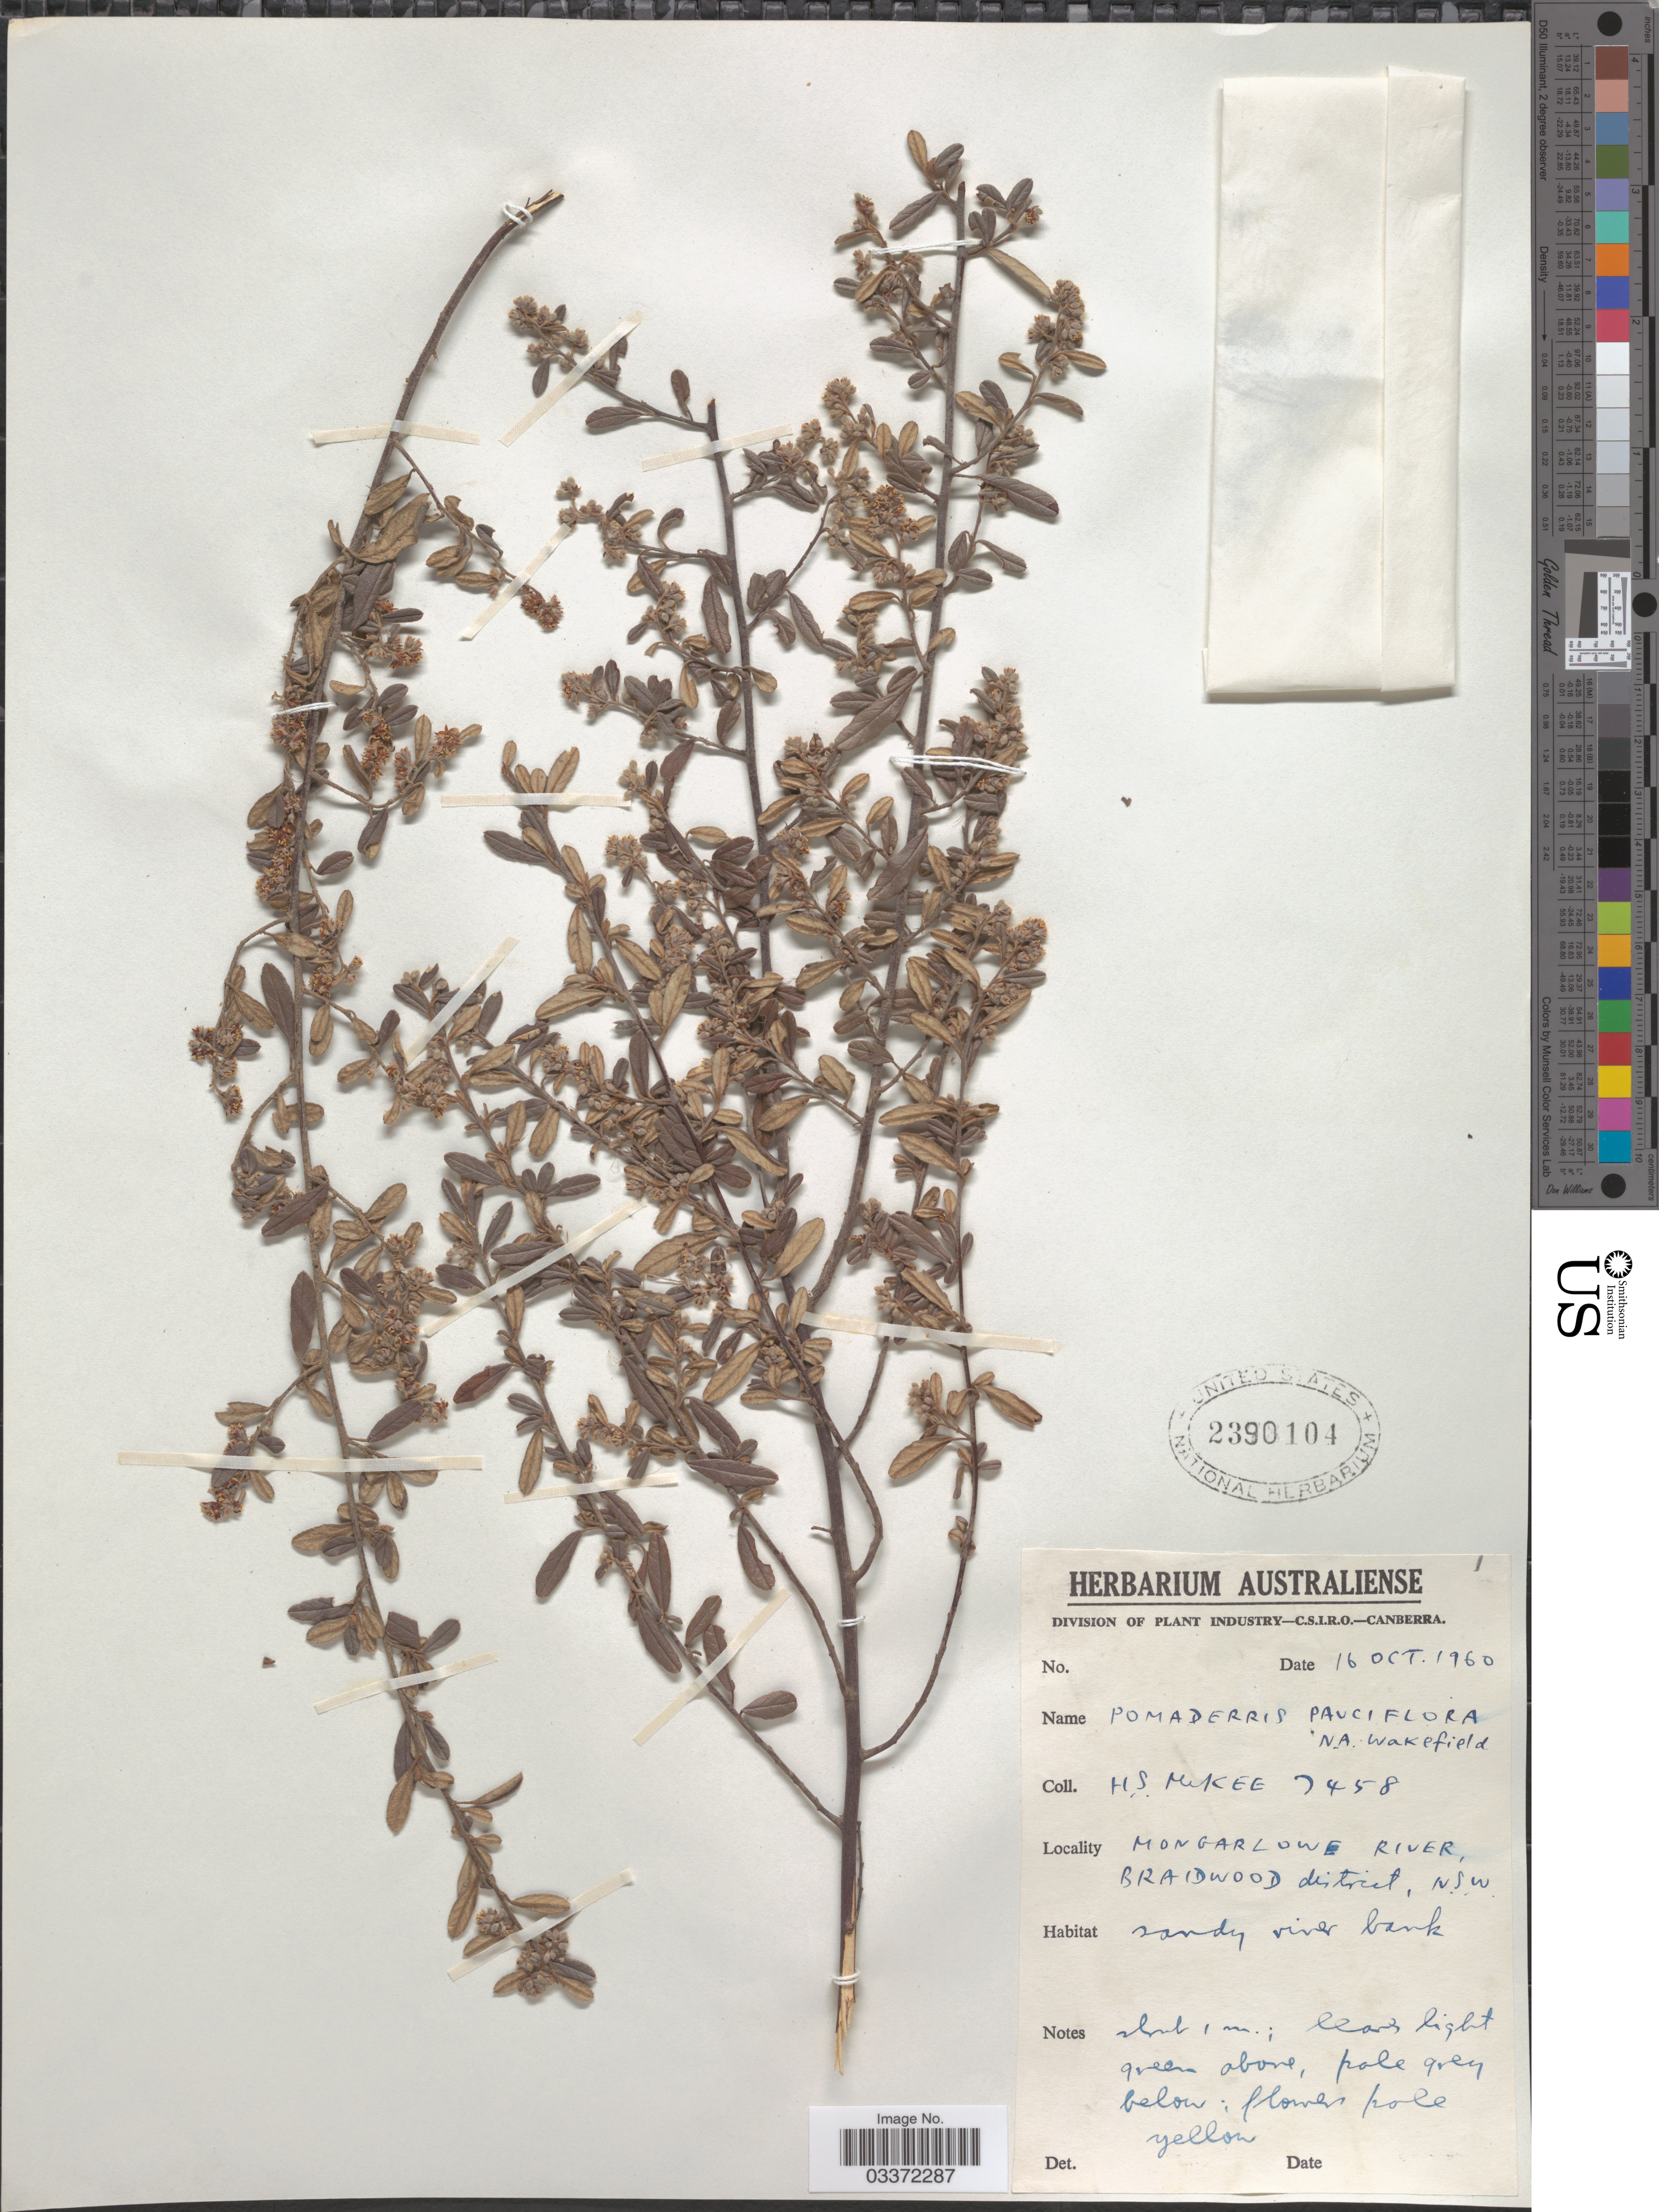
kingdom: Plantae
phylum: Tracheophyta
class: Magnoliopsida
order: Rosales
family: Rhamnaceae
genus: Pomaderris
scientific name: Pomaderris pauciflora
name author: N.A. Wakef.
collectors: H. S. McKee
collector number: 7458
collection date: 1960-10-16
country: Australia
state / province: New South Wales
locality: Mongarlowe River, Braidwood district.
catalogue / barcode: US 2390104